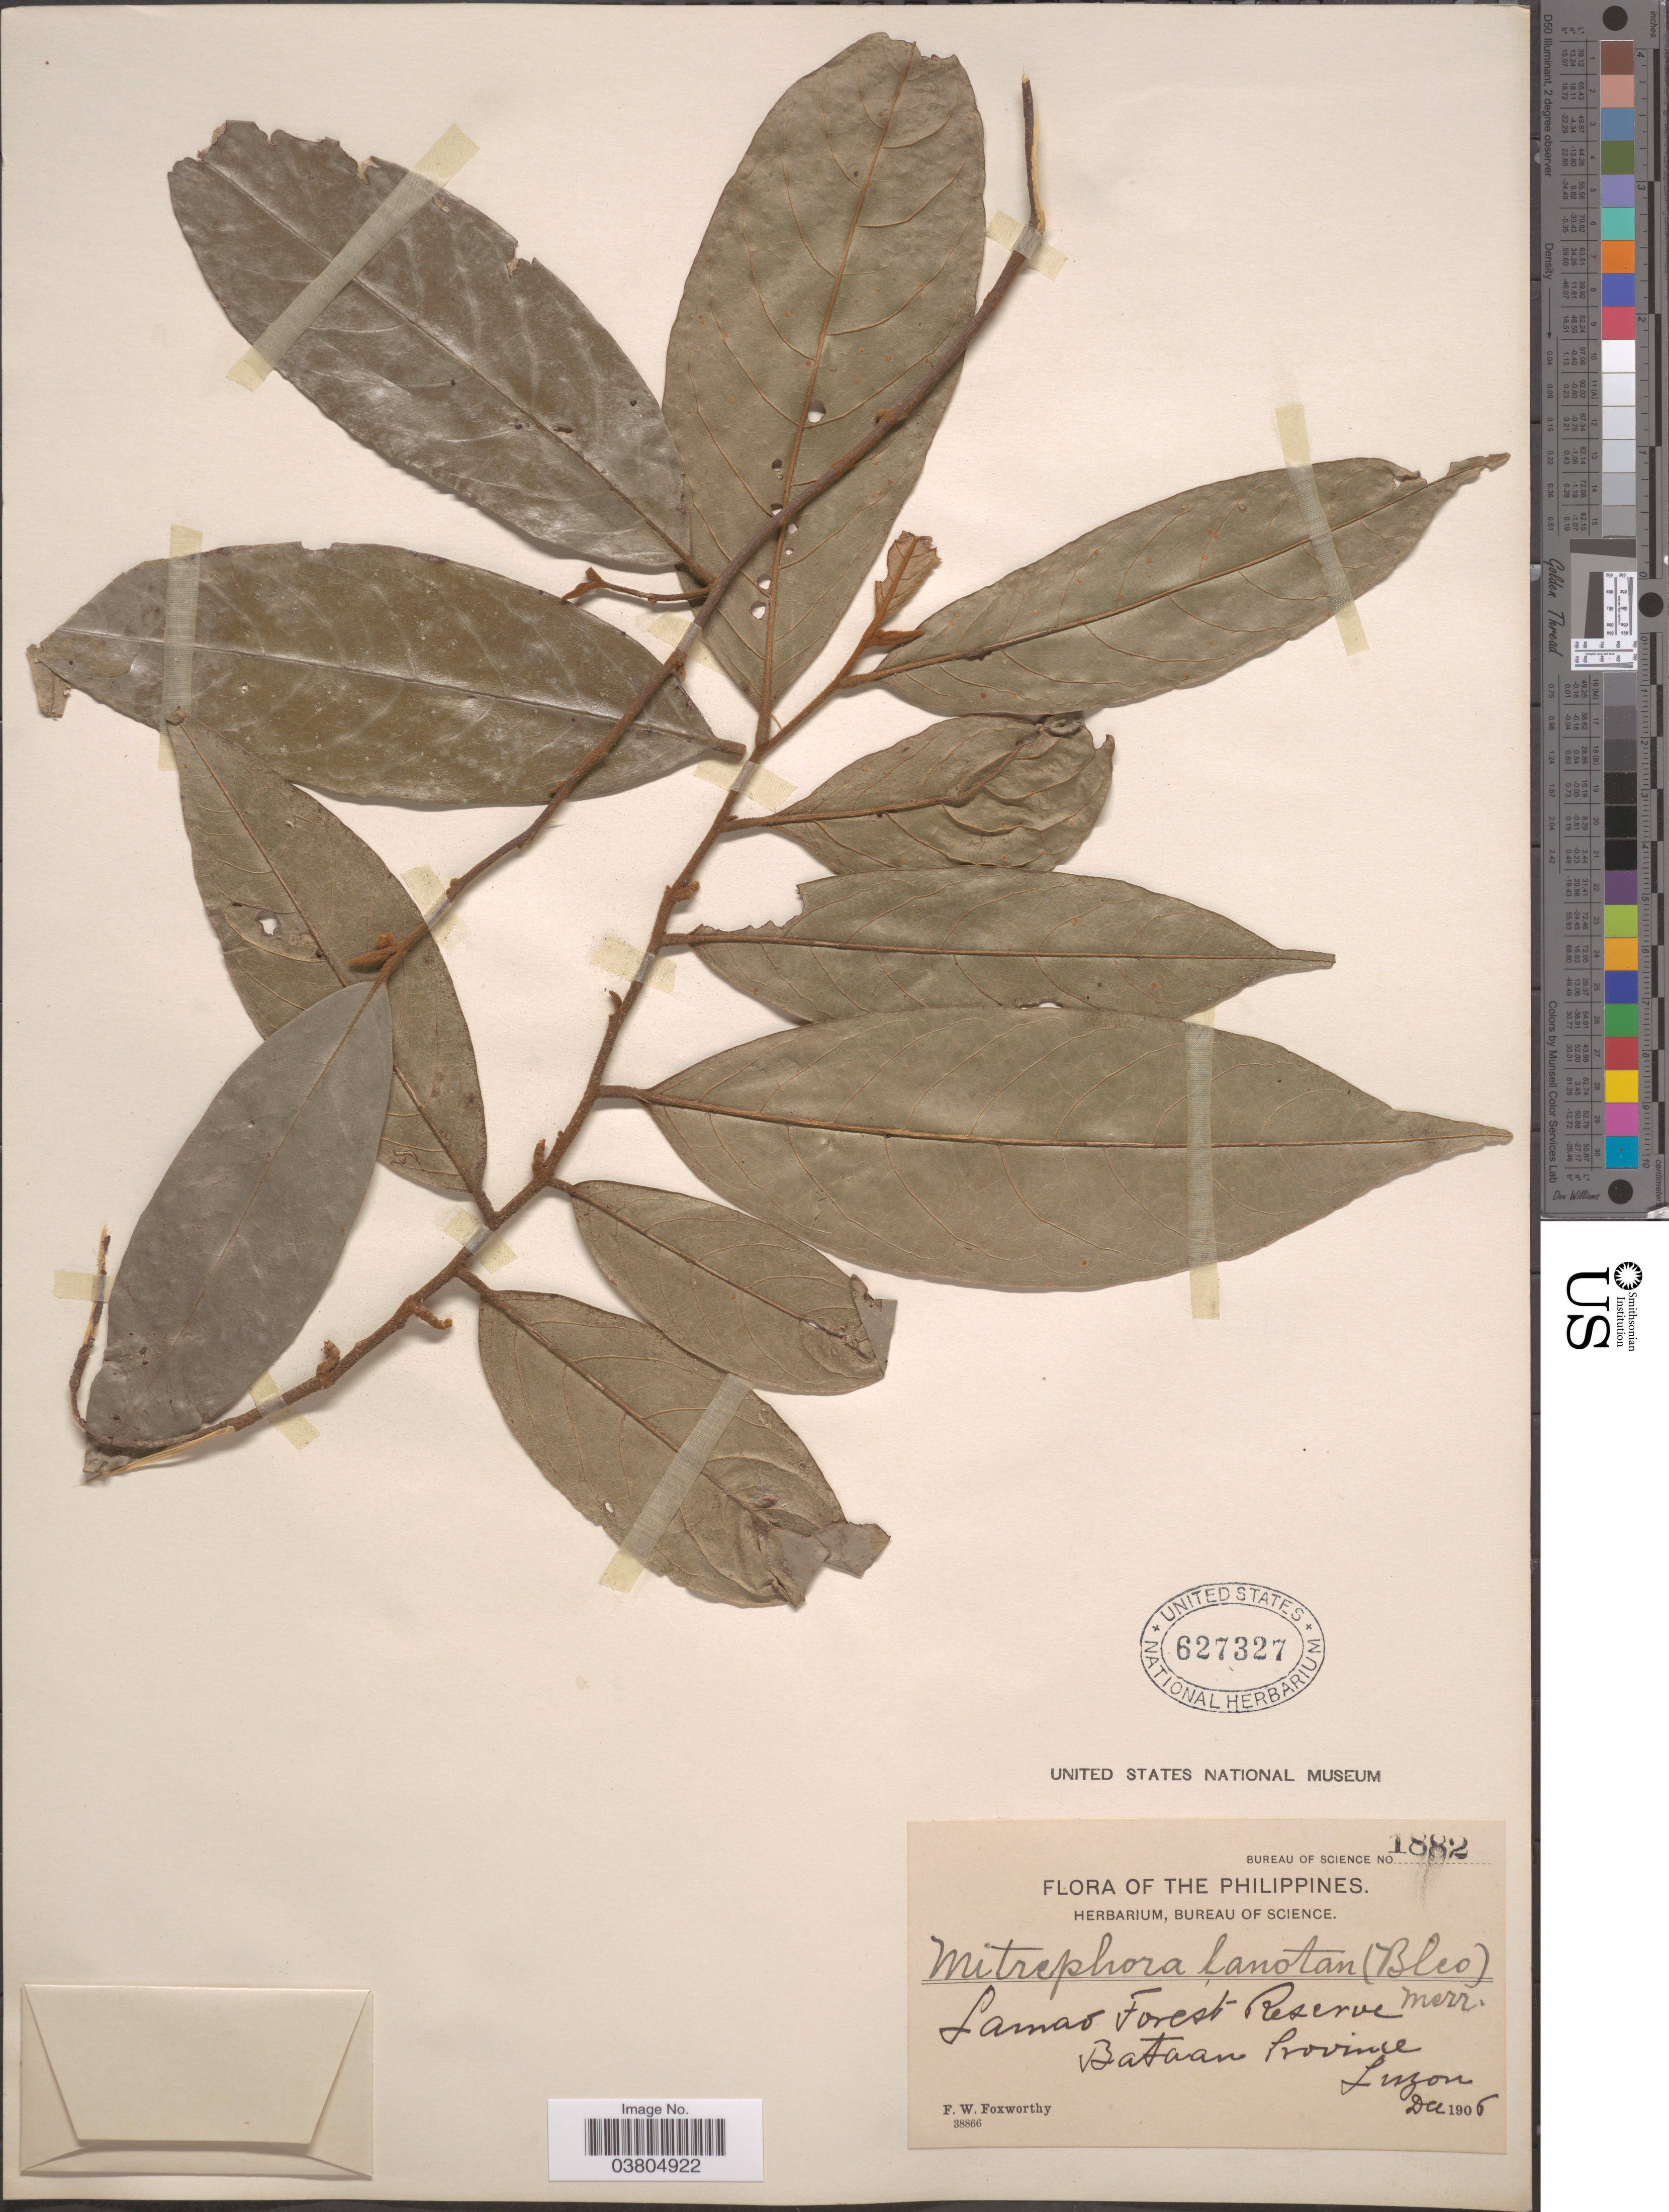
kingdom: Plantae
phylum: Tracheophyta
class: Magnoliopsida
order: Magnoliales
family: Annonaceae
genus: Mitrephora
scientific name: Mitrephora lanotan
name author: (Blanco) Merr.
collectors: F. W. Foxworthy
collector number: Bureau of Science 1882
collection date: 1905-12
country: Philippines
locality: Lamao Forest Reserve. Bataan Province. Luzon.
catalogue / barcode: US 627327